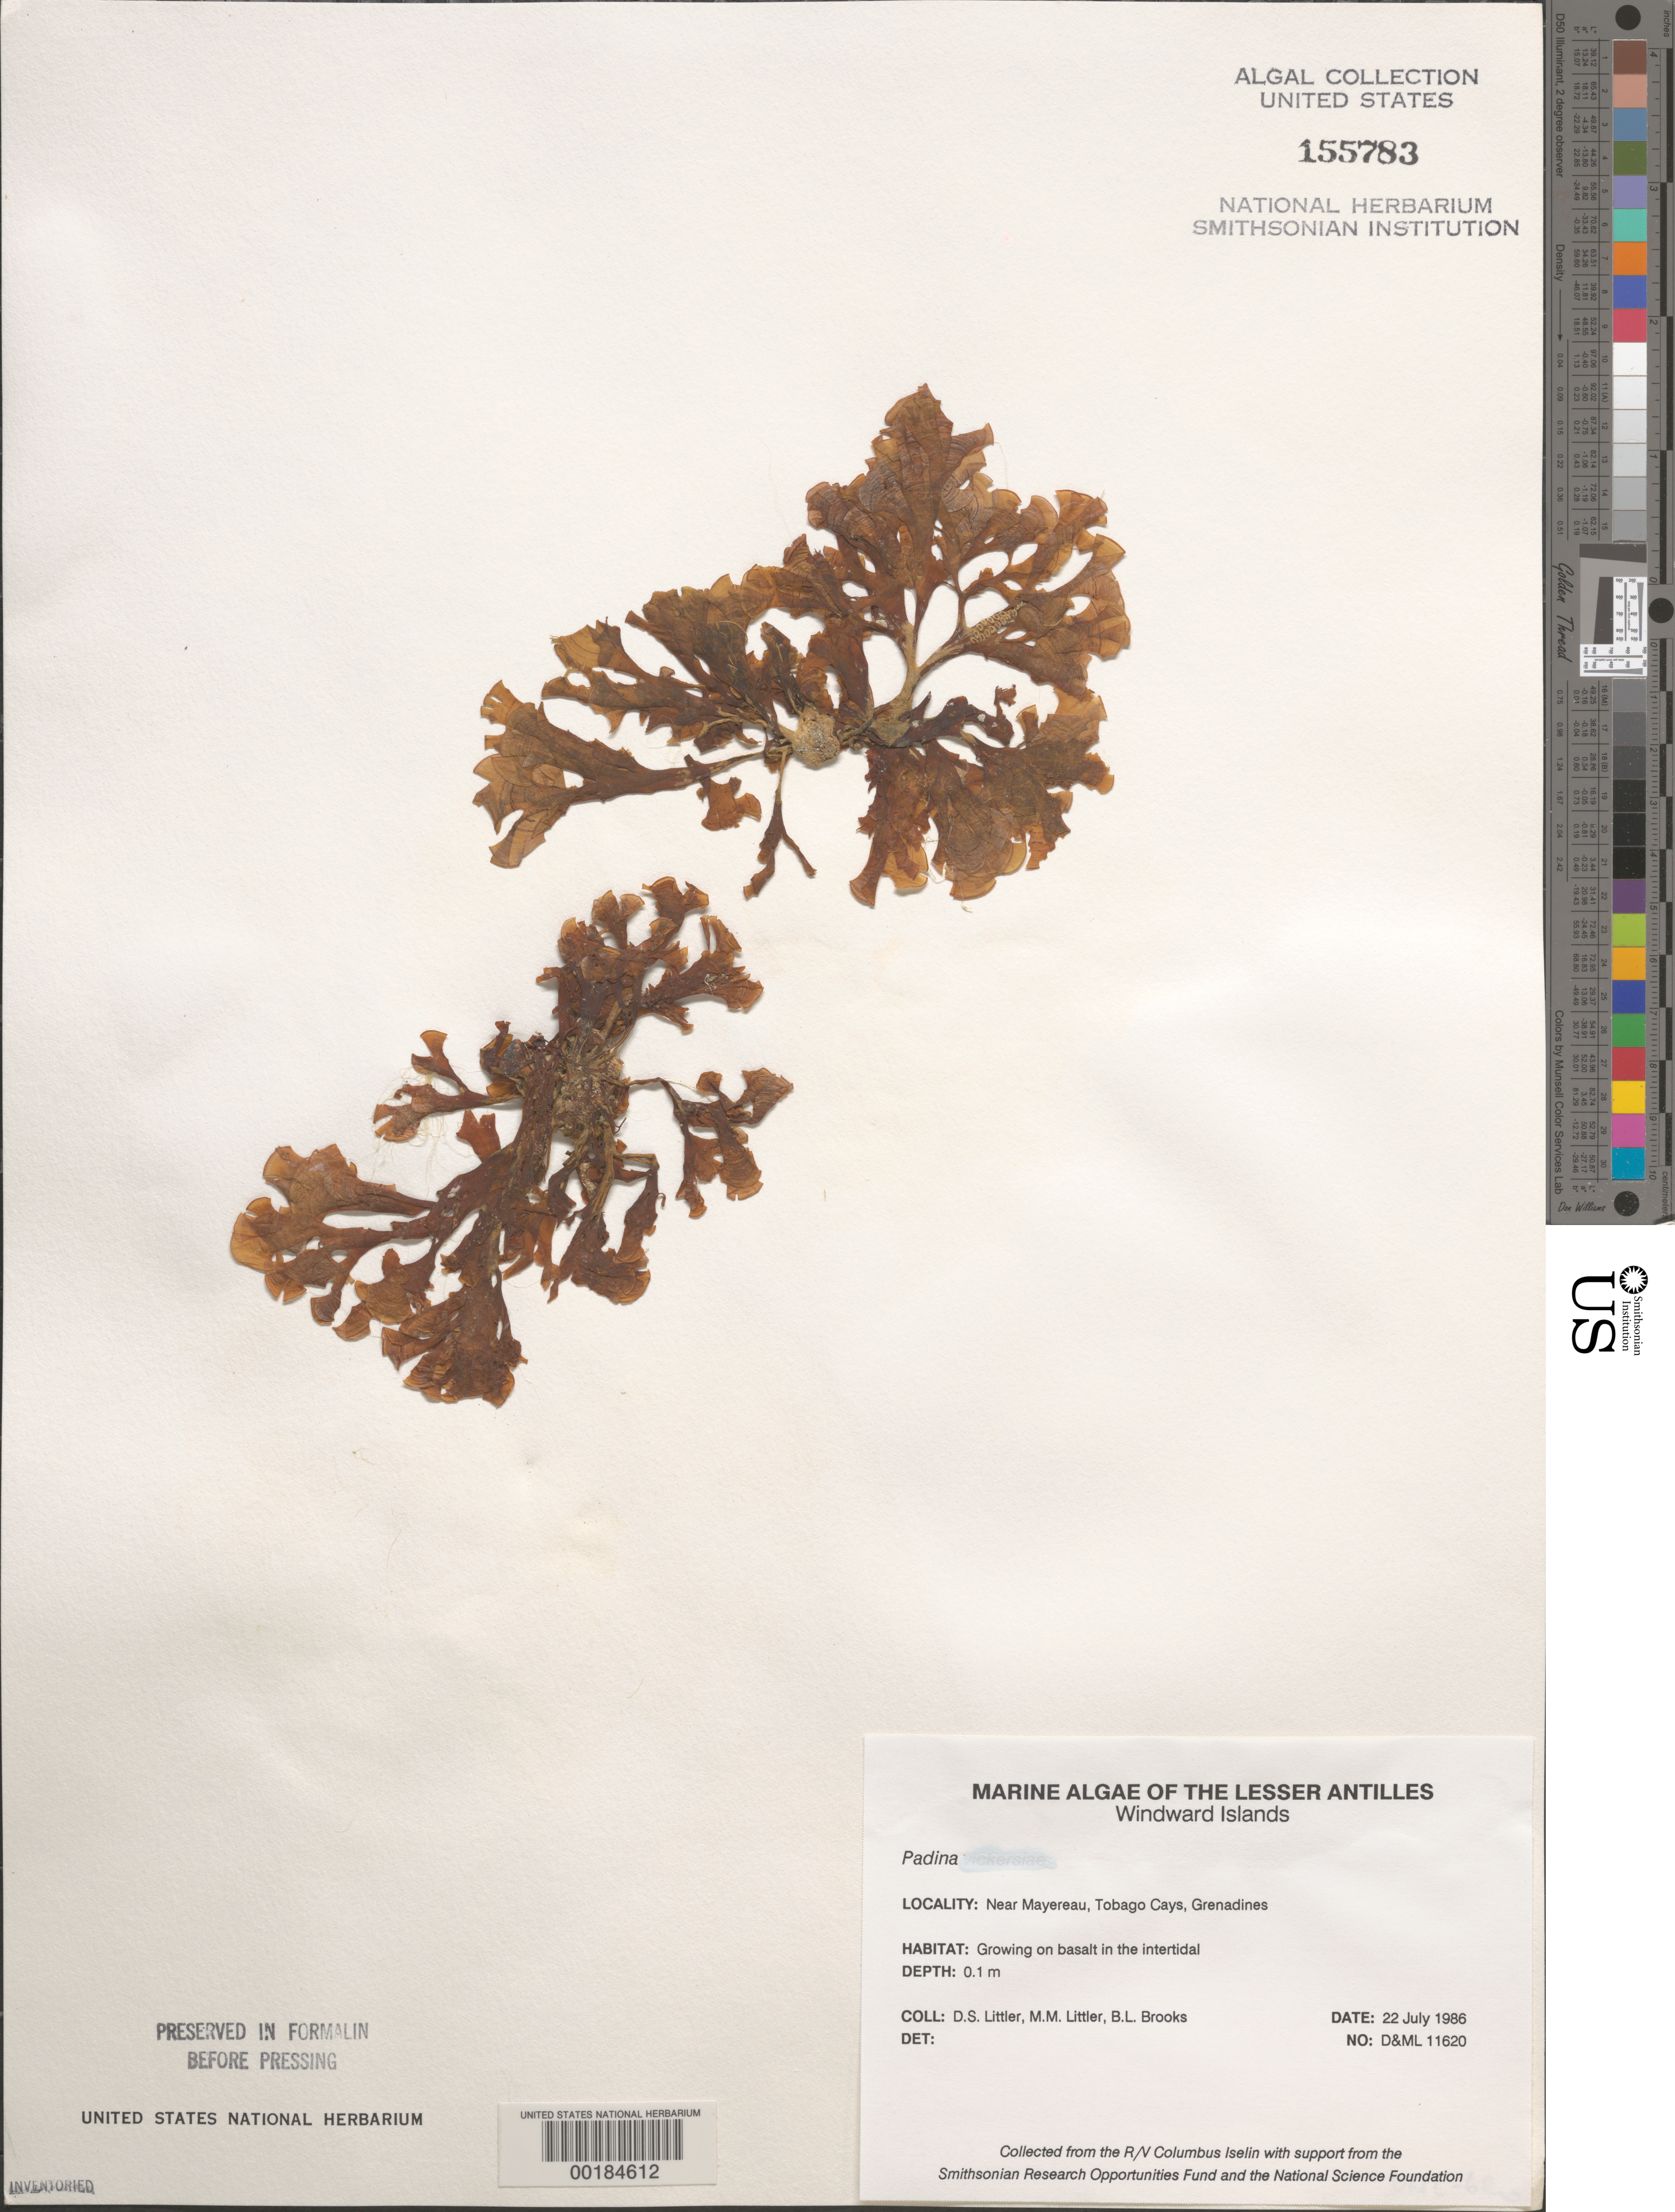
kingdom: Chromista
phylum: Ochrophyta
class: Phaeophyceae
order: Dictyotales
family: Dictyotaceae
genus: Padina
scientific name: Padina sp.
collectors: D. S. Littler, M. M. Littler & B. Brooks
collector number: D&ML 11620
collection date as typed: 22 Jul 1986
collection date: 1986-07-22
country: St. Vincent - Grenadines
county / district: Grenadines Parish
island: Mayreau [Mayereau]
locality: Near Mayreau (Mayereau)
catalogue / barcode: US 155783